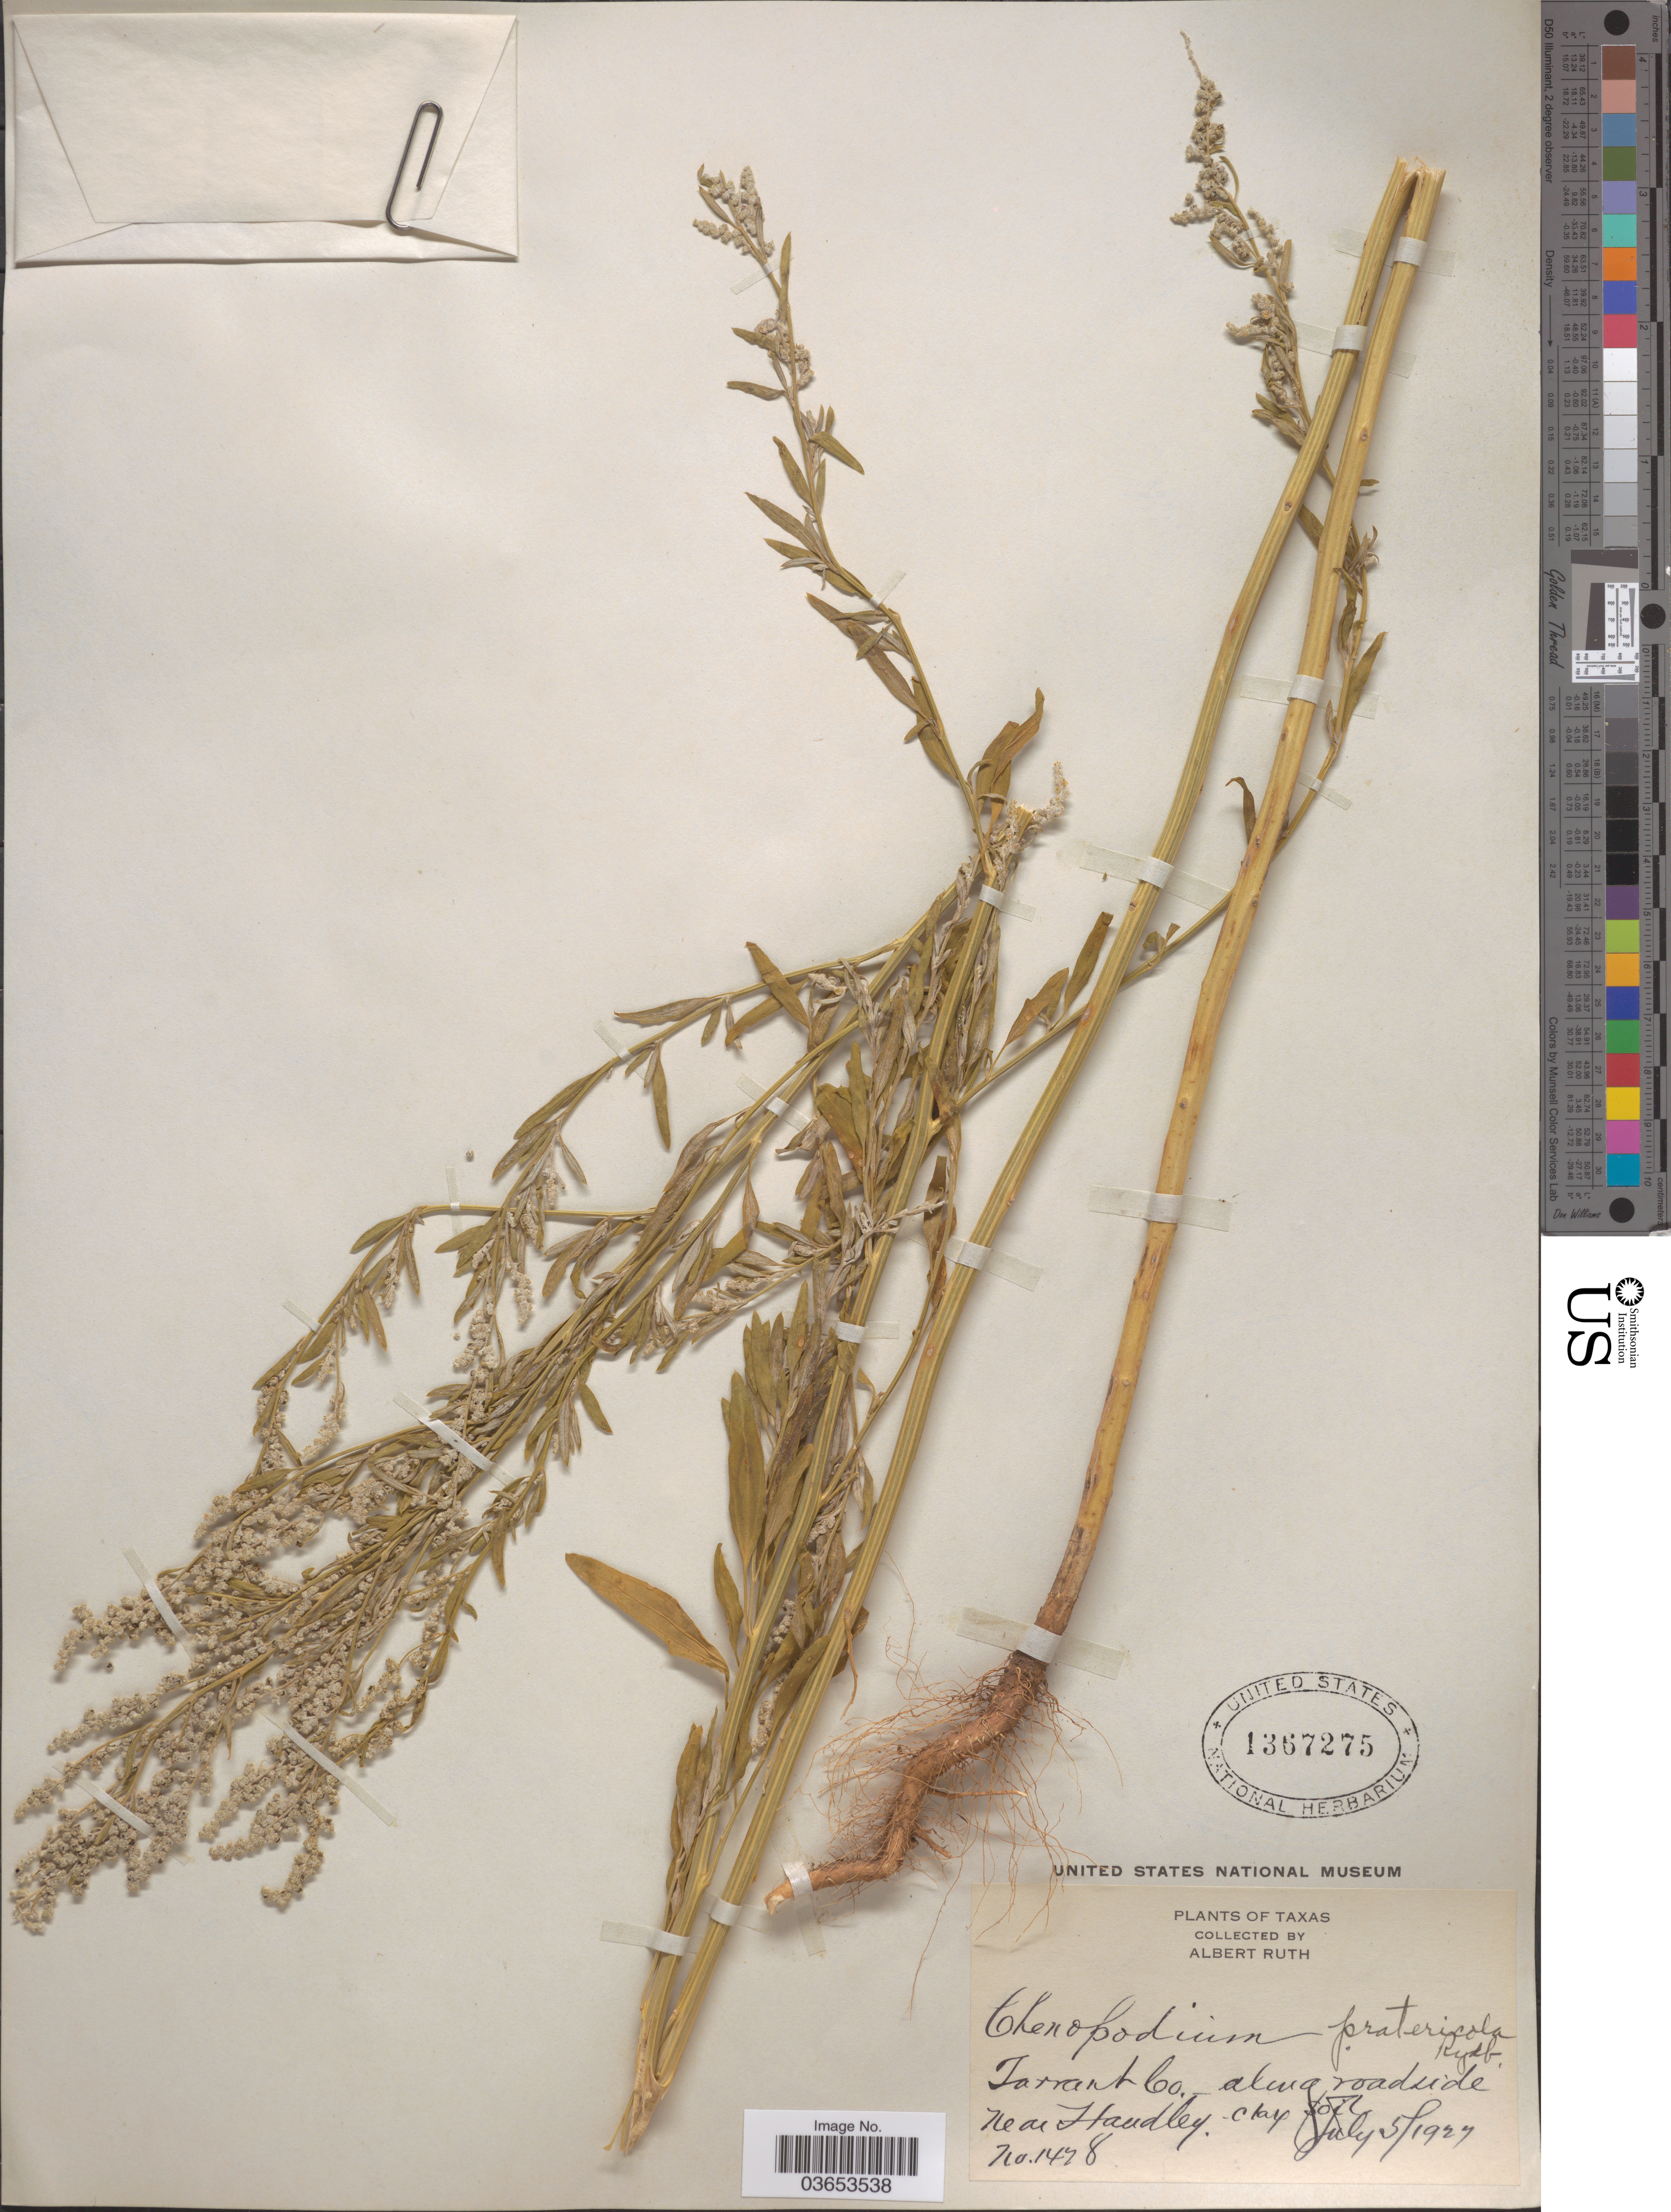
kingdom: Plantae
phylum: Tracheophyta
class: Magnoliopsida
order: Caryophyllales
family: Amaranthaceae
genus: Chenopodium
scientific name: Chenopodium leptophyllum var. leptophylloides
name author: (Murr) Thell. & Aellen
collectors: A. Ruth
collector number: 1478*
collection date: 1927-07-05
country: United States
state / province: Texas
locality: Tarrant Co. Near Standley.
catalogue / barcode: US 1367275